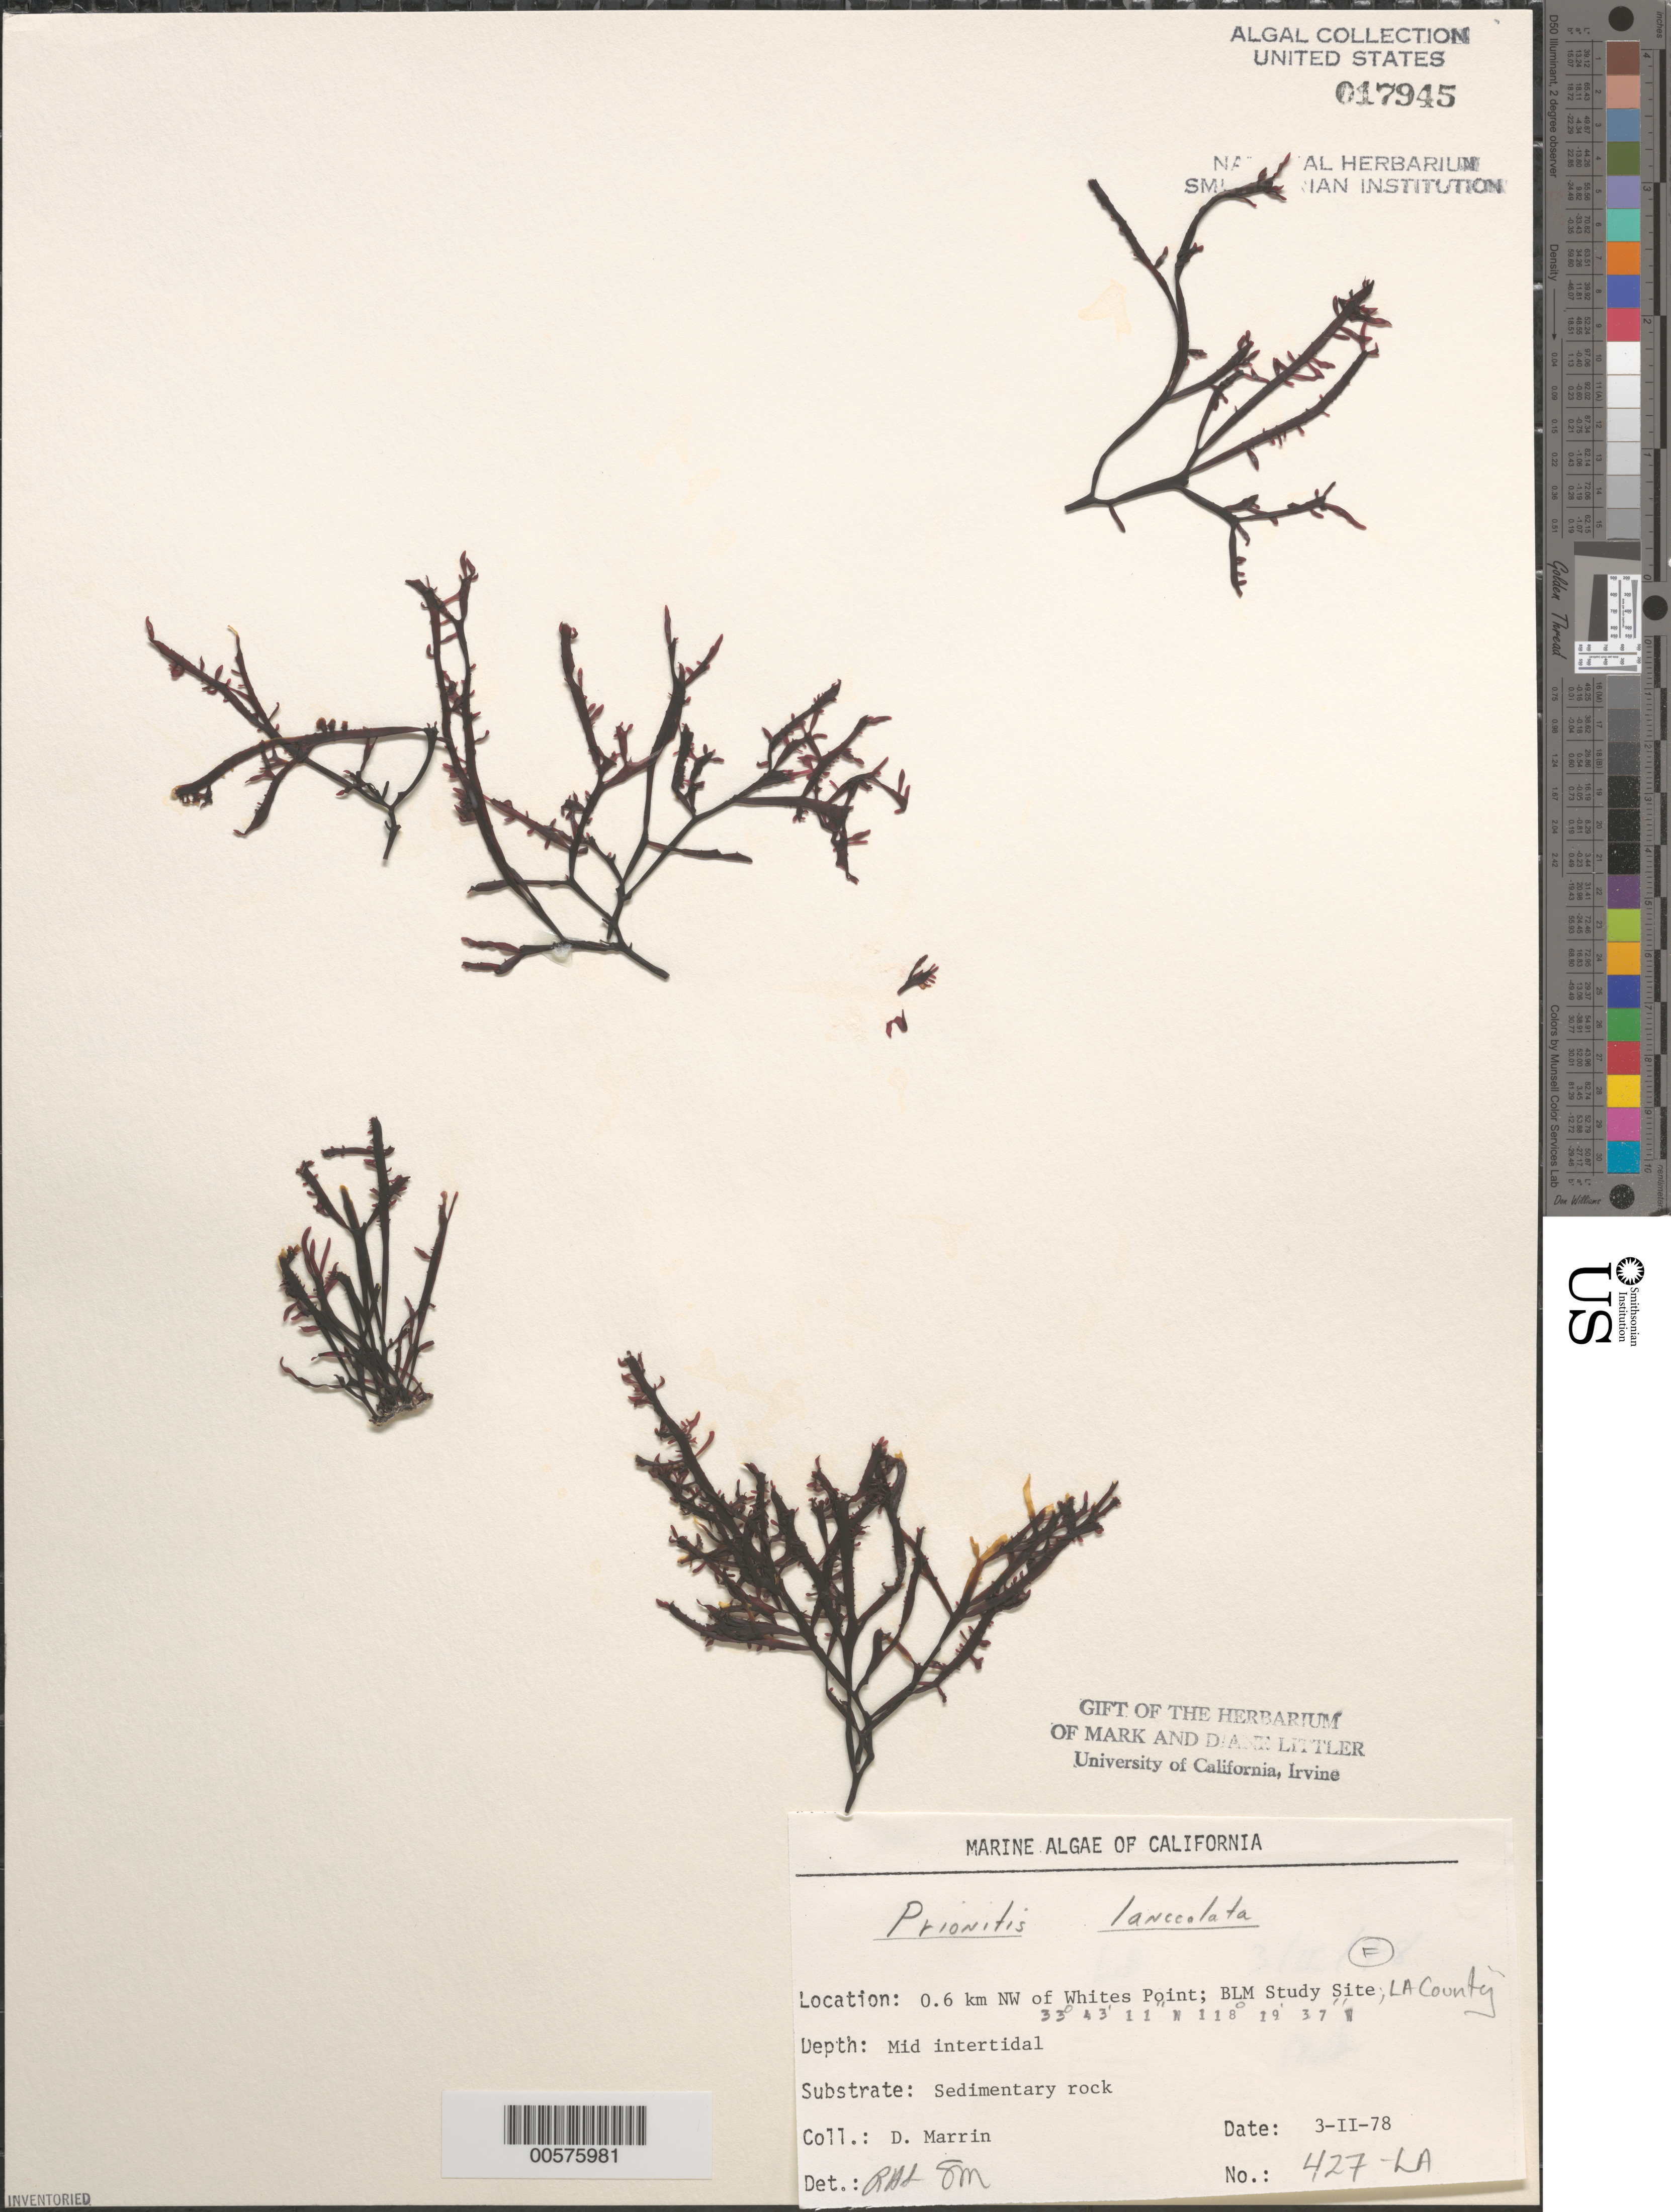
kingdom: Plantae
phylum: Rhodophyta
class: Florideophyceae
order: Cryptonemiales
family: Cryptonemiaceae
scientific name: Prionitis lanceolata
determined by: Sims, Robert H.; Murray, S. N.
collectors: D. Marrin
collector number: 427-la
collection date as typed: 03 Feb 1978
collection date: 1978-02-03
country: United States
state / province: California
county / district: Los Angeles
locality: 0.6 km northwest of Whites Point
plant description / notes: BLM-SOCALBIGHT Rocky Intertidal Survey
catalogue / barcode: US 17945